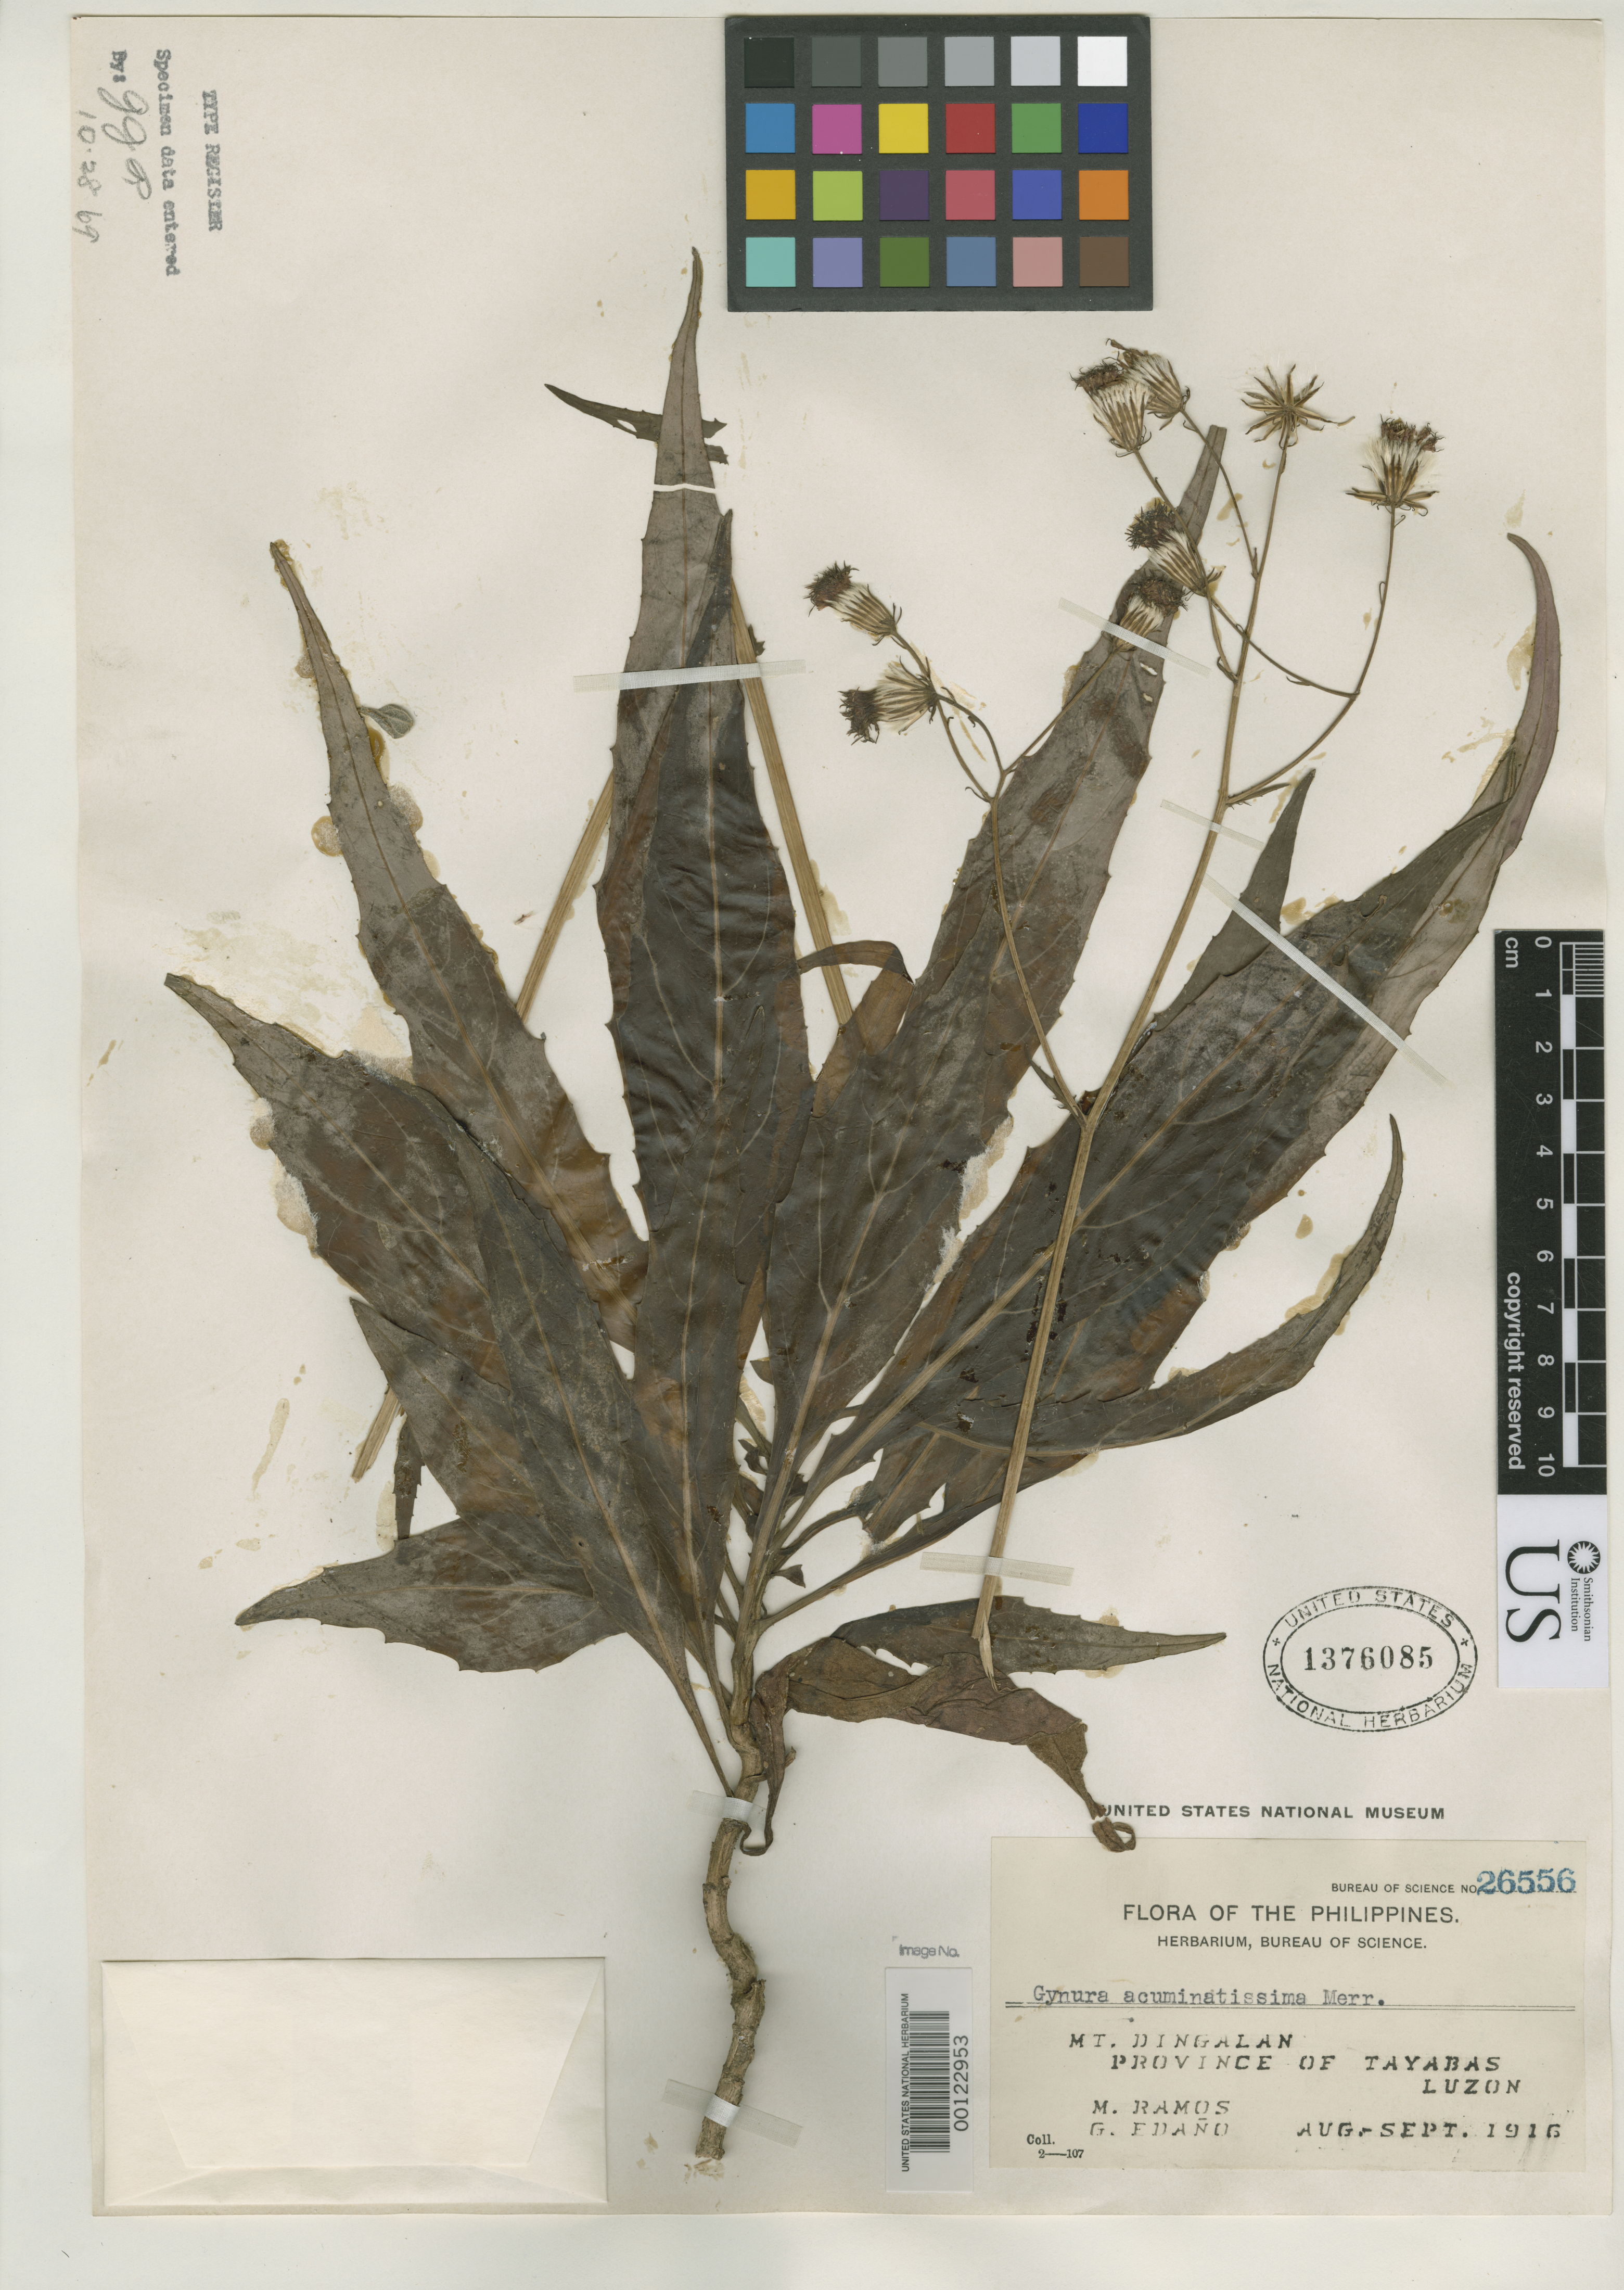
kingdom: Plantae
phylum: Tracheophyta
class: Magnoliopsida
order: Asterales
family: Asteraceae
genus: Gynura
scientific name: Gynura acuminatissima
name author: Merr.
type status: Isotype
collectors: M. Ramos & G. E. Edaño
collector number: Bur. Sci. 26556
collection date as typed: Aug 1916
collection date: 1916-08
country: Philippines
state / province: Calabarzon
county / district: Quezon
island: Luzon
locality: Mt. Dingalan.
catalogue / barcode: US 1376085